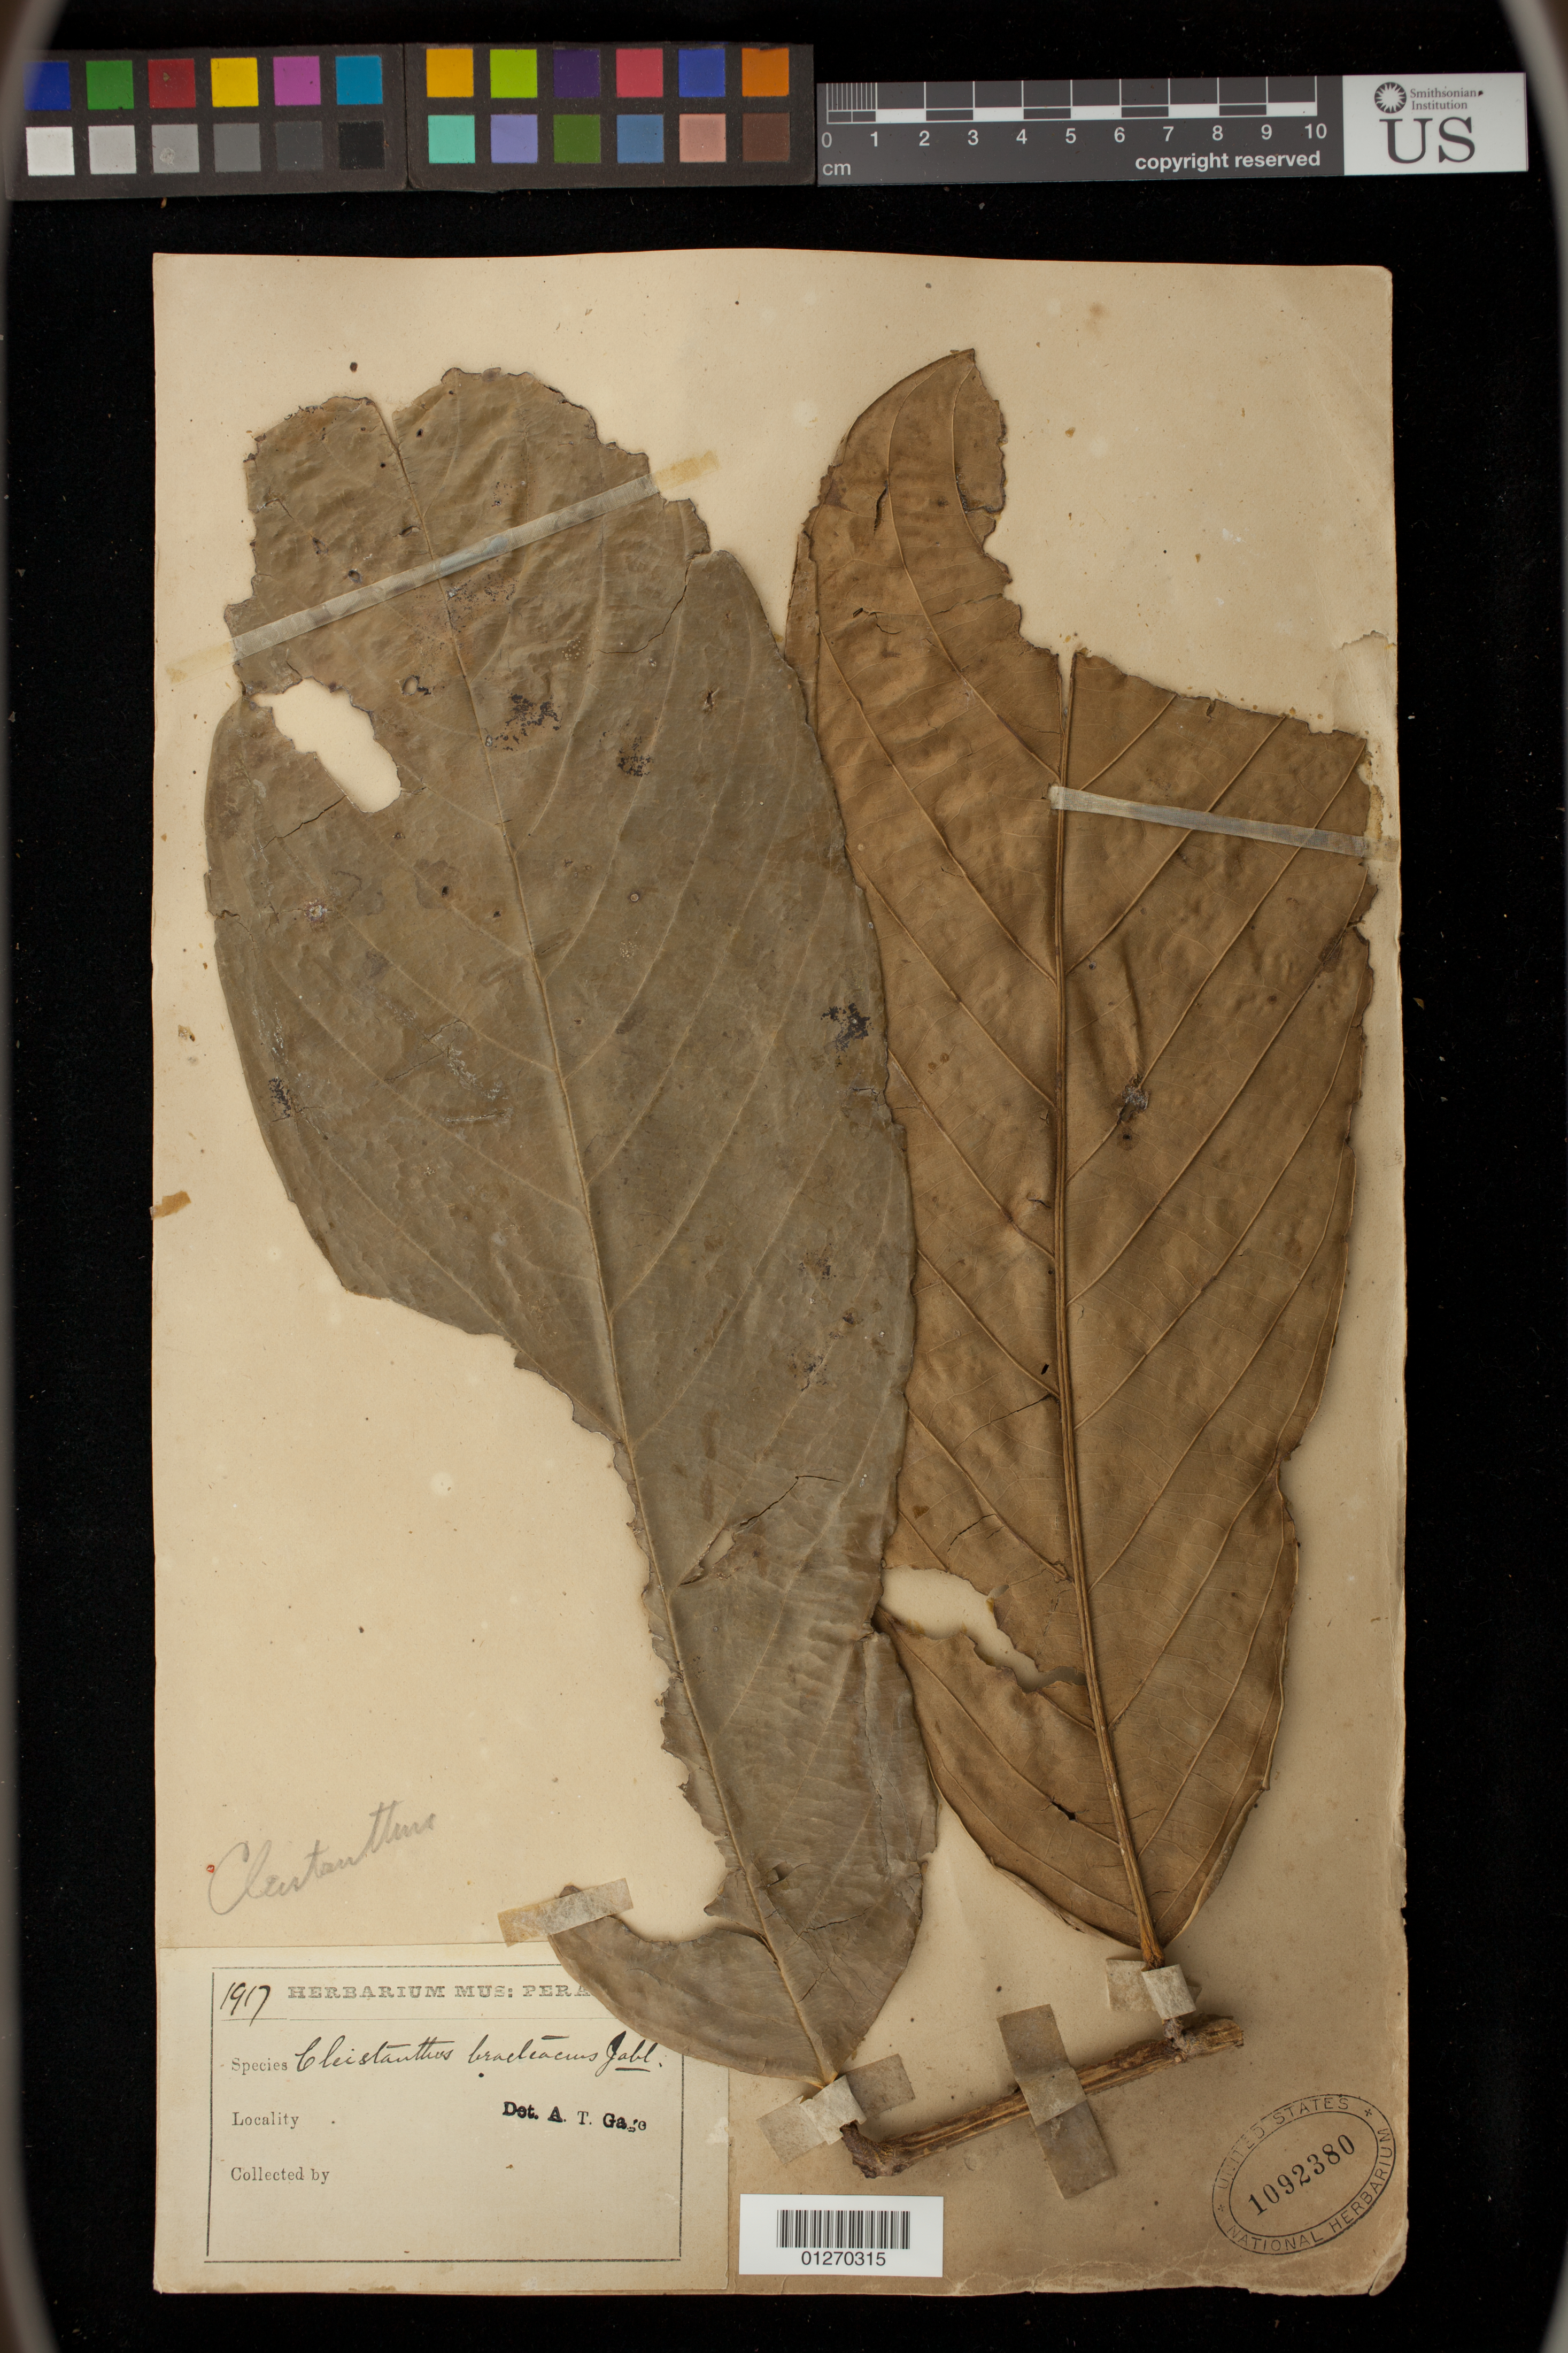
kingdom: Plantae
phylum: Tracheophyta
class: Magnoliopsida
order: Malpighiales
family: Phyllanthaceae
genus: Cleistanthus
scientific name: Cleistanthus bracteosus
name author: Jabl.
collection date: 1917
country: Malaysia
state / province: Perak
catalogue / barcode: US 1092380